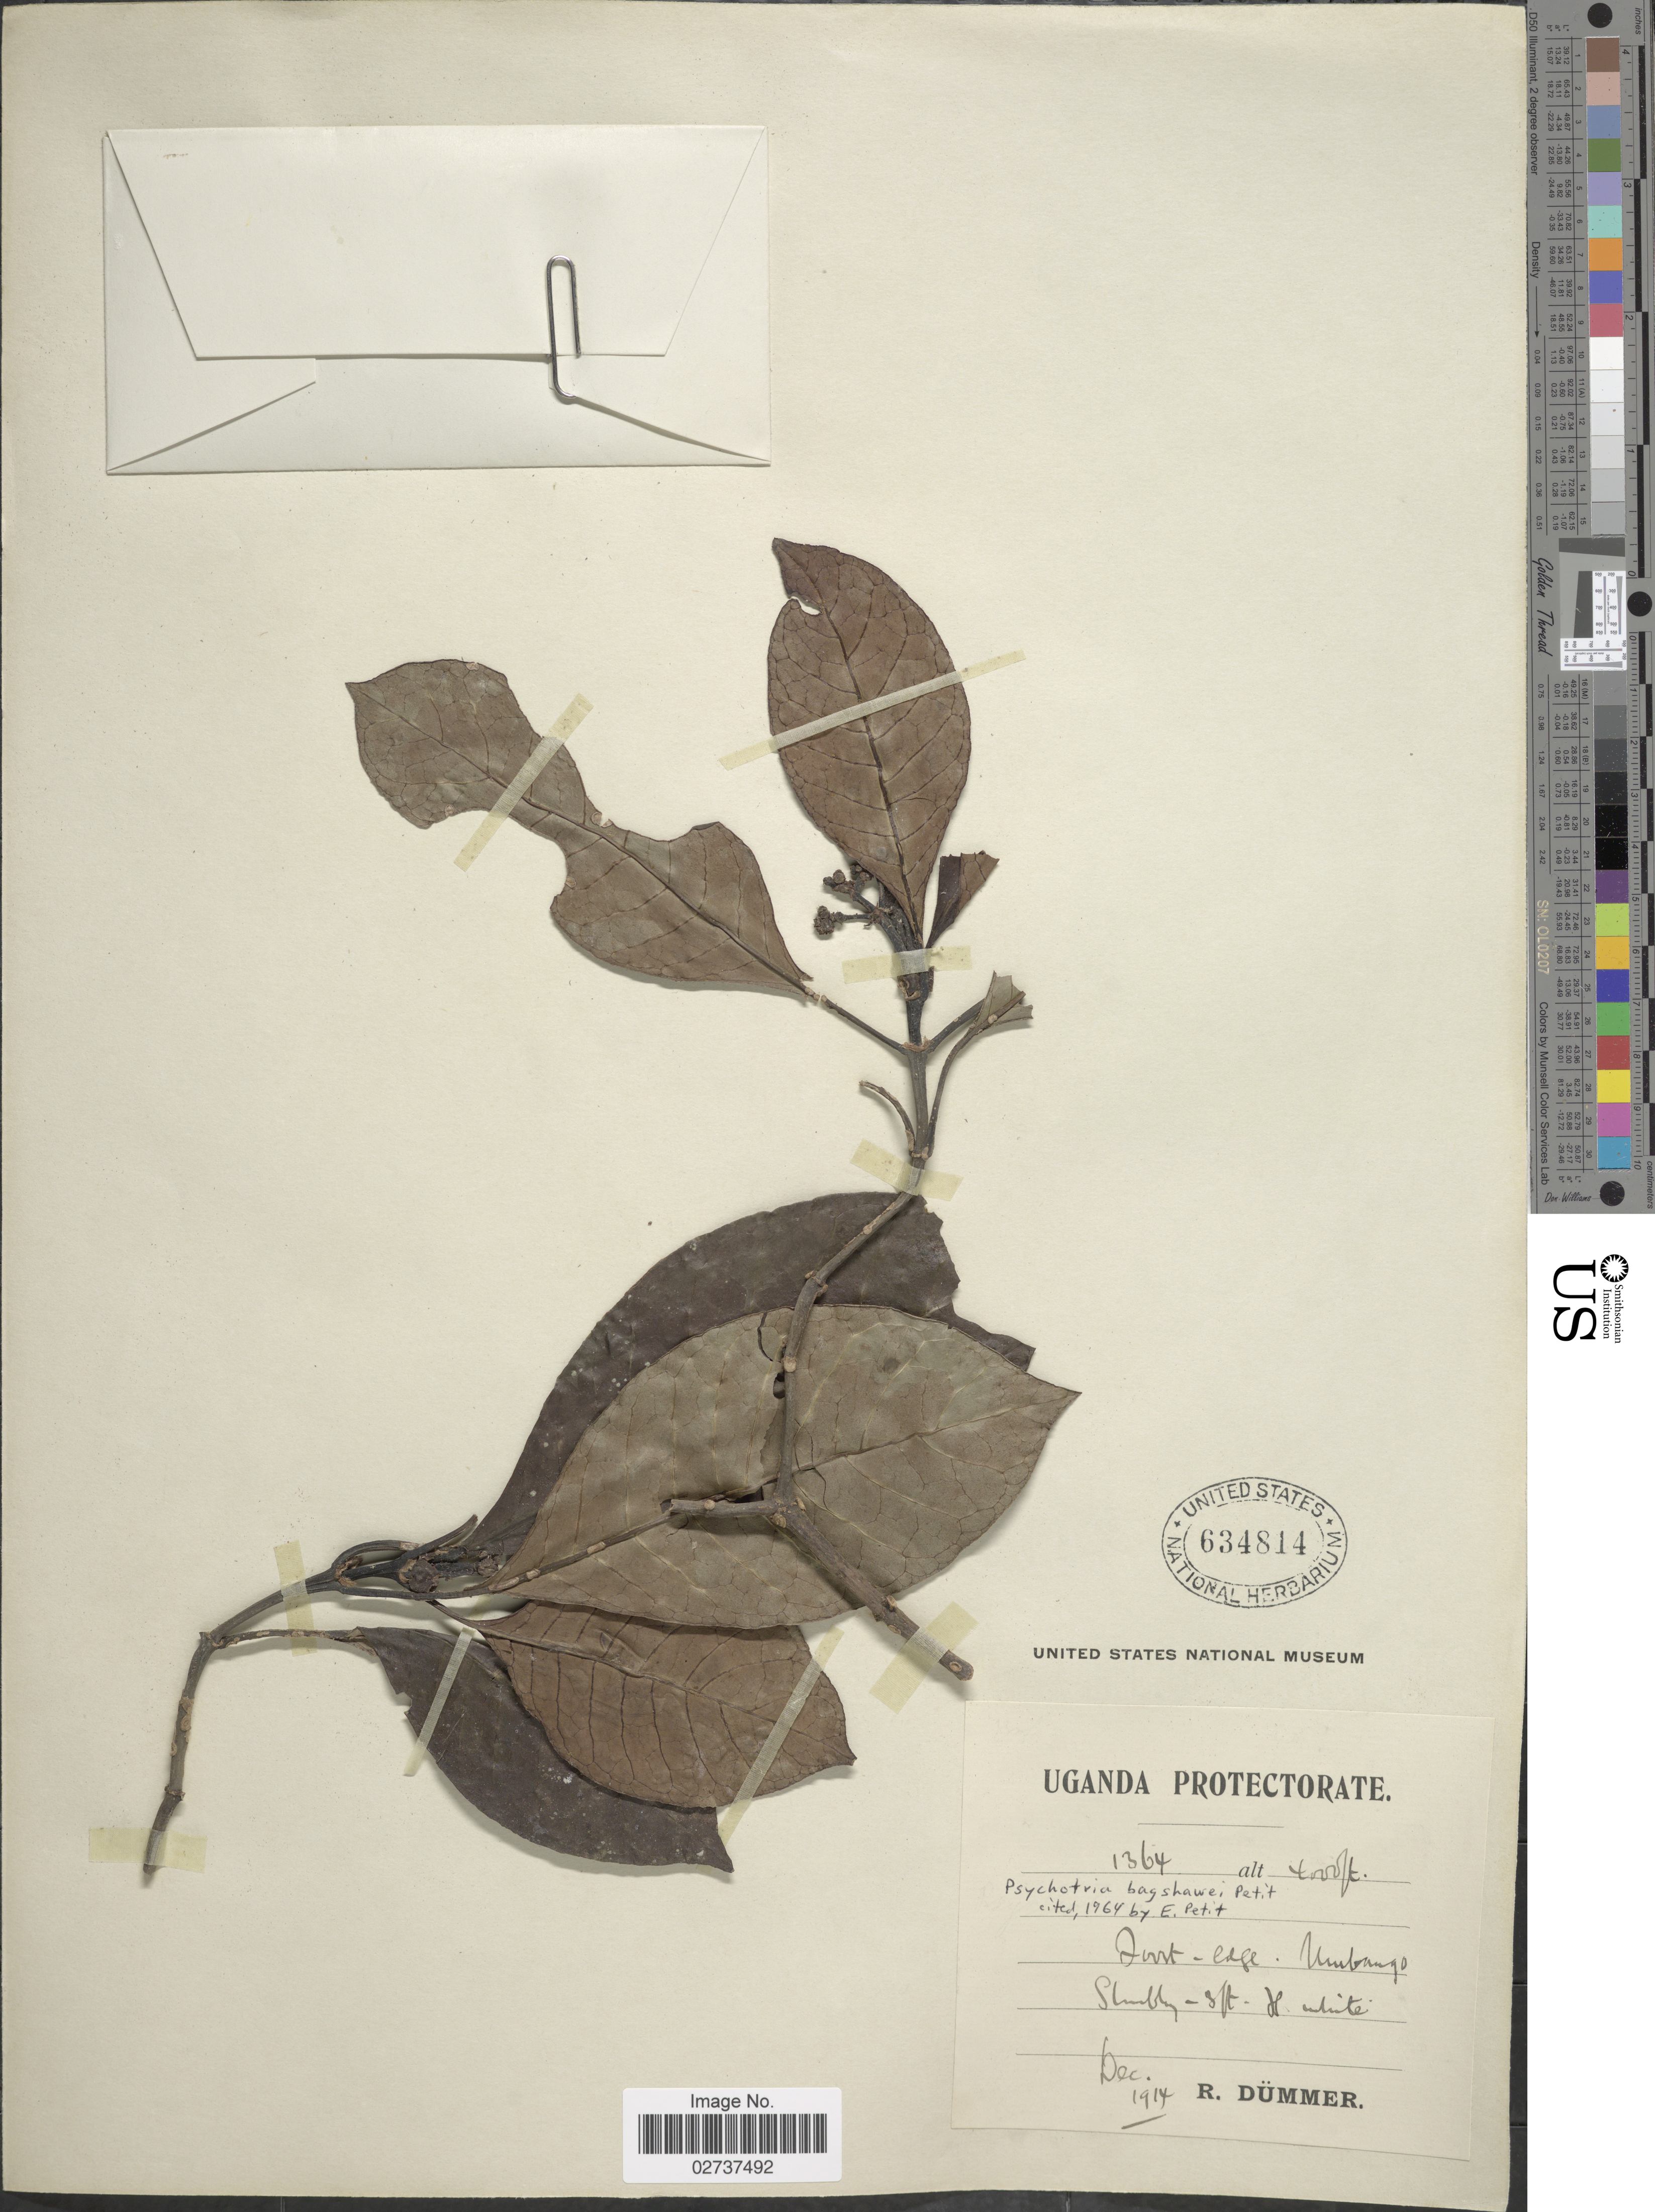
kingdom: Plantae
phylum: Tracheophyta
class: Magnoliopsida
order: Gentianales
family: Rubiaceae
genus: Psychotria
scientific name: Psychotria bagshawei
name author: E.M.A. Petit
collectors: R. A. Dümmer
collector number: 1364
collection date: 1914-12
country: Uganda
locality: Uganda Protectorate, Forest-edge, Mubango.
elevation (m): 1219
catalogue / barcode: US 634814